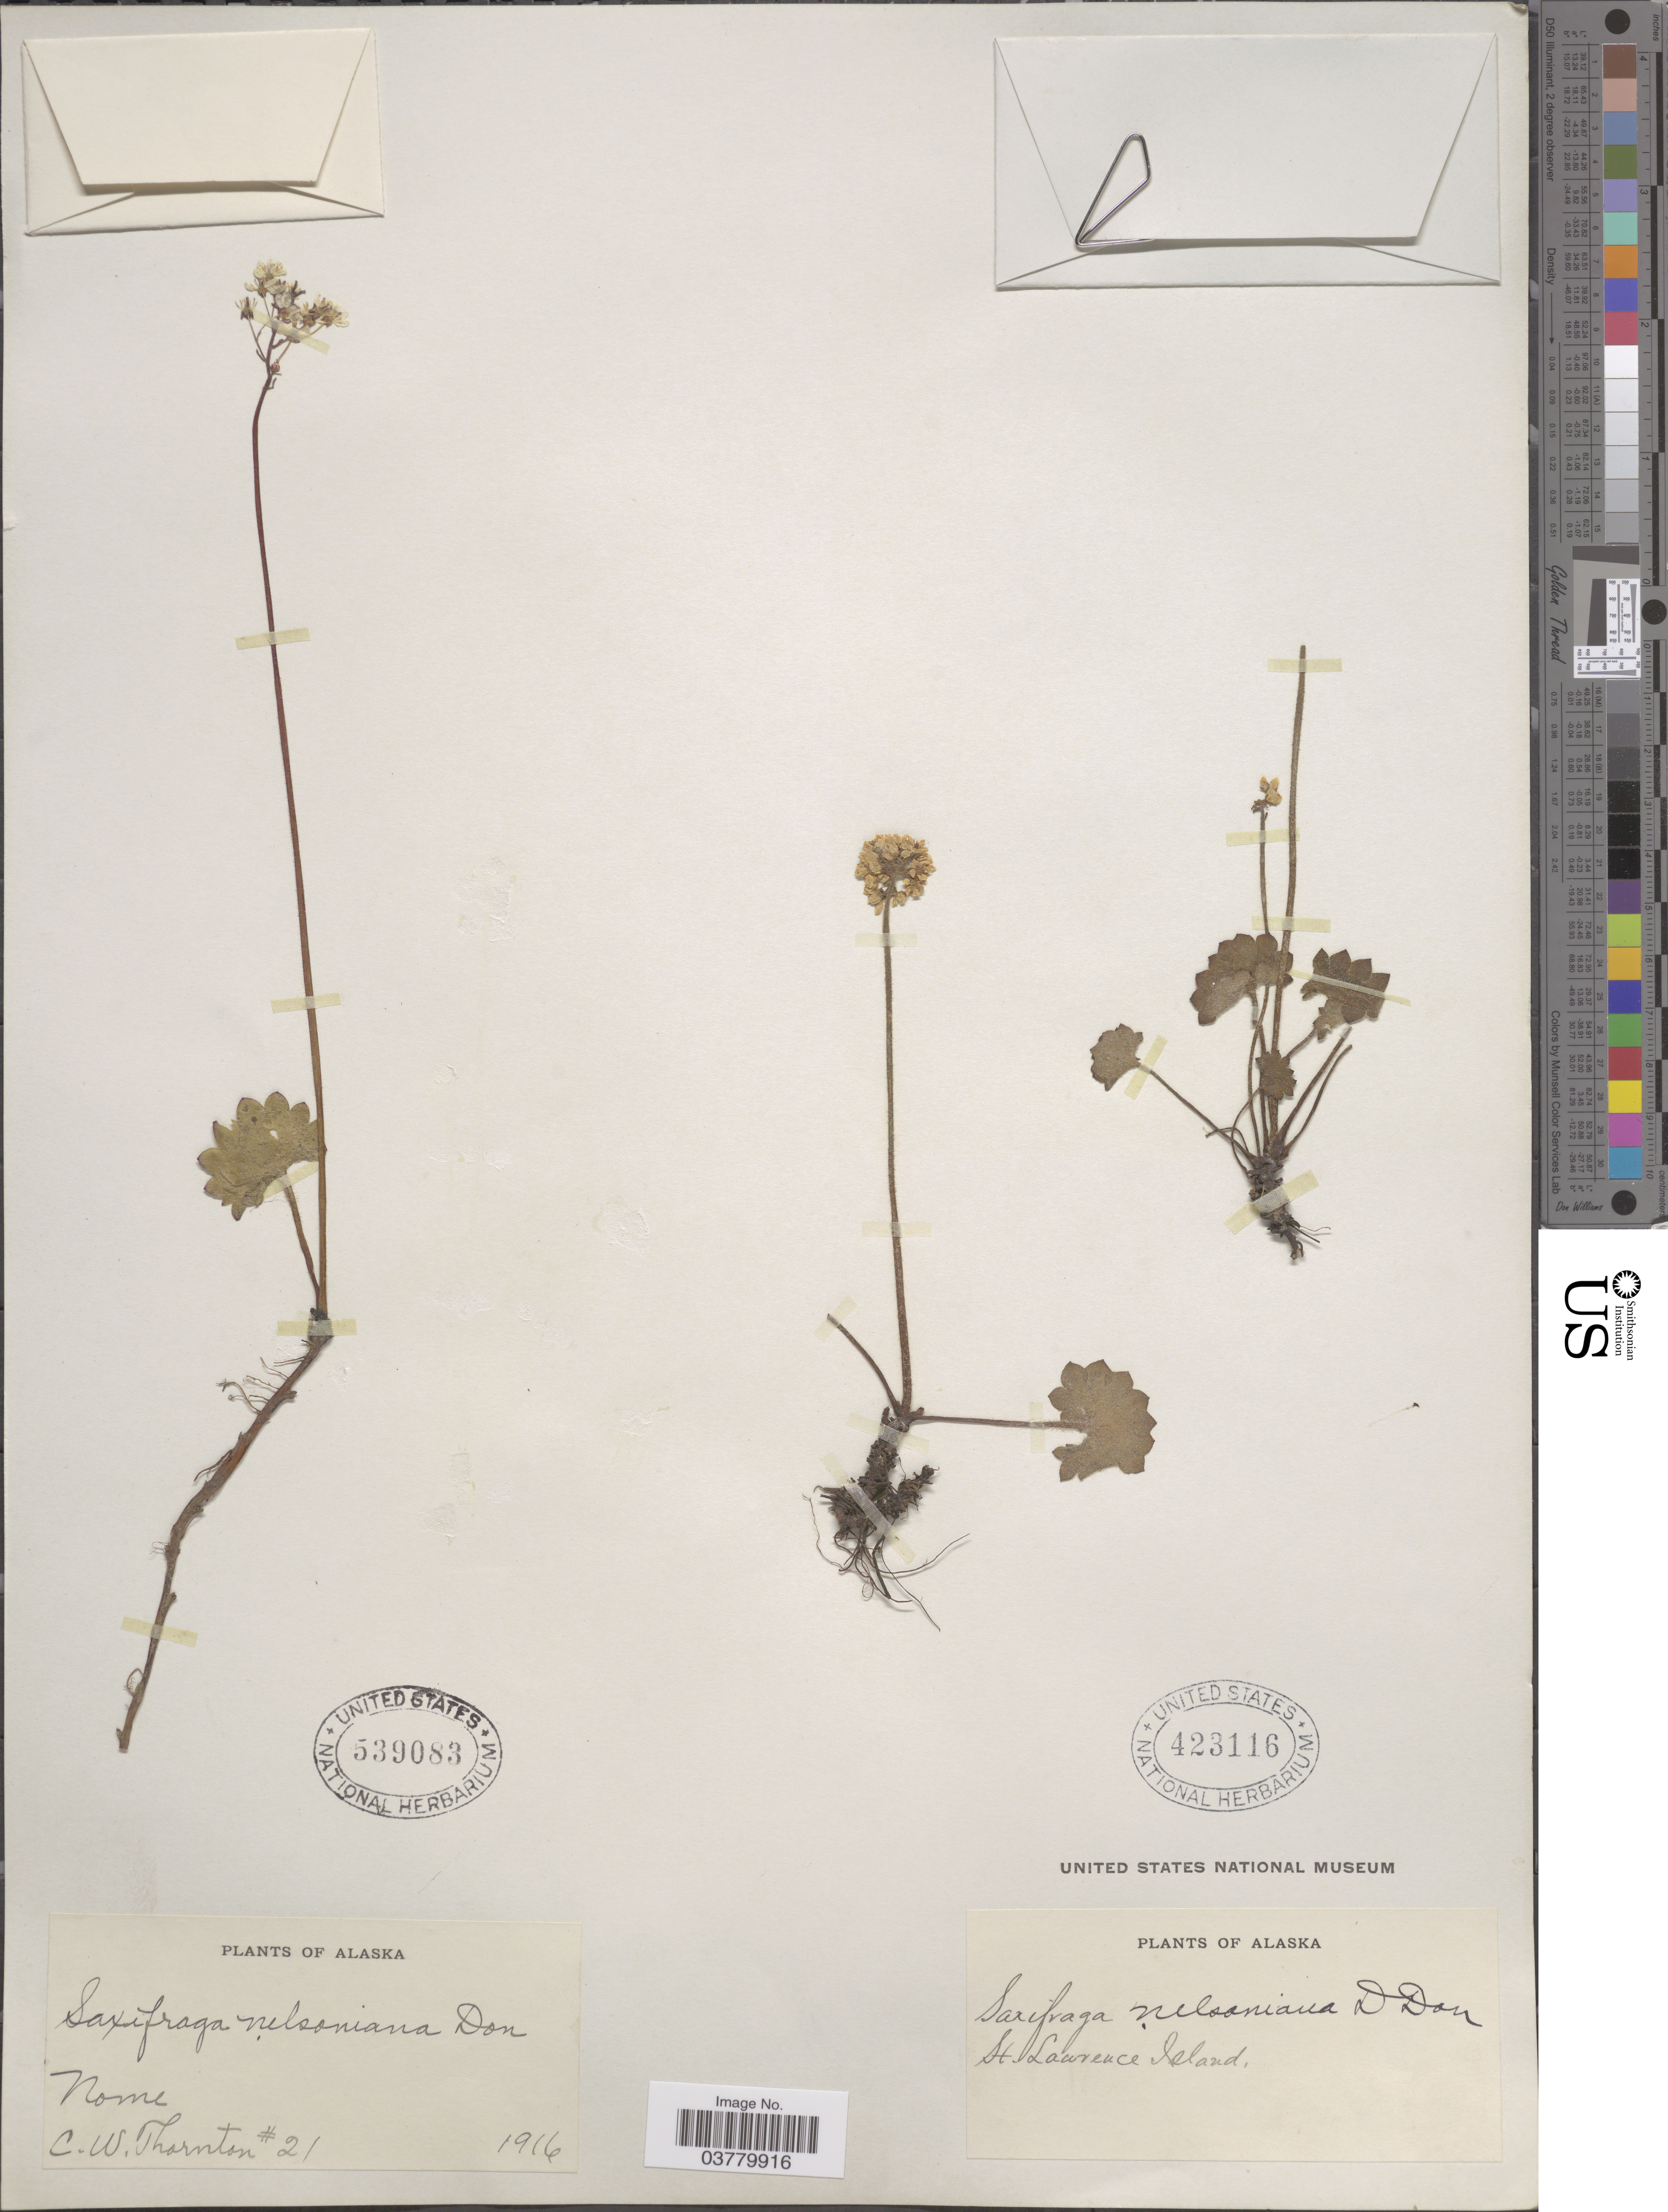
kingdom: Plantae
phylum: Tracheophyta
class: Magnoliopsida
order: Saxifragales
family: Saxifragaceae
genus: Micranthes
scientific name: Micranthes nelsoniana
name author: (D. Don) Small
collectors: C. Thornton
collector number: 21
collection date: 1916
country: United States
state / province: Alaska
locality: Nome.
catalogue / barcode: US 139083